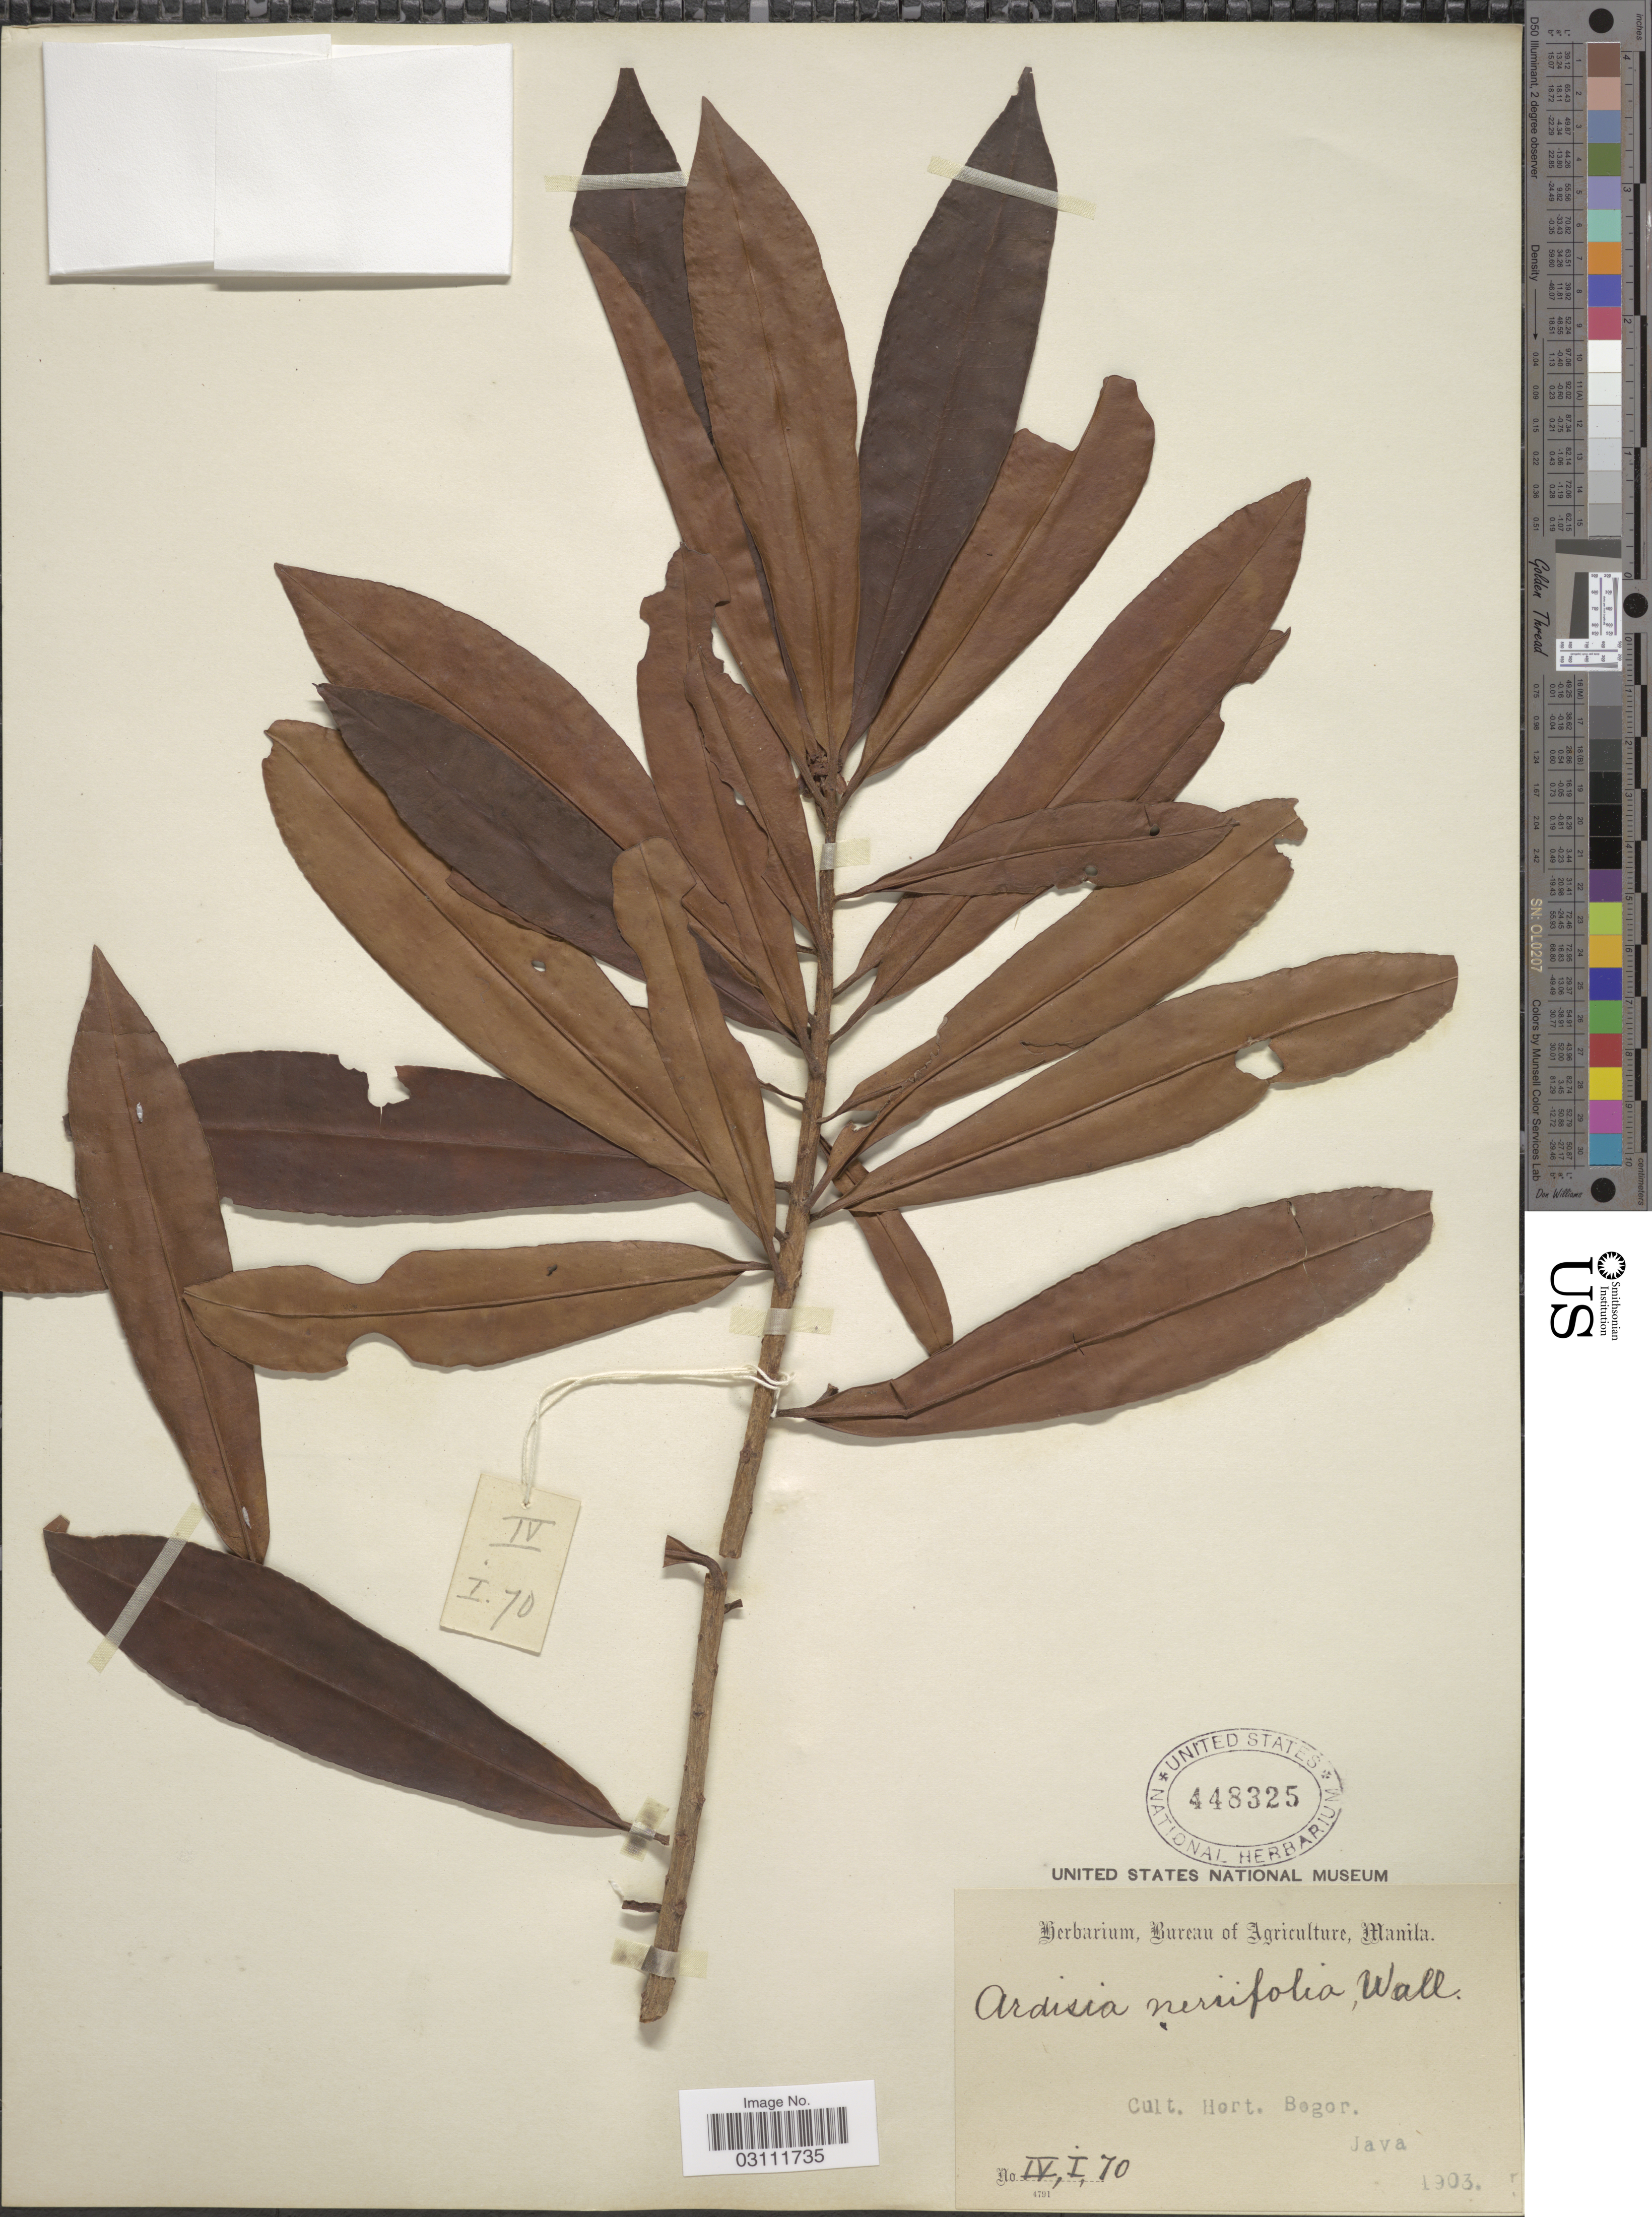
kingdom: Plantae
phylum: Tracheophyta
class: Magnoliopsida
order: Ericales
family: Primulaceae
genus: Ardisia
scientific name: Ardisia neriifolia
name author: Wall. ex A. DC.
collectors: Ex herb. Bureau of Agriculture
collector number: IV,I,70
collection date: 1930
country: Indonesia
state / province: Java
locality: Cult. Hort. Bogor.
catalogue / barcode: US 448325